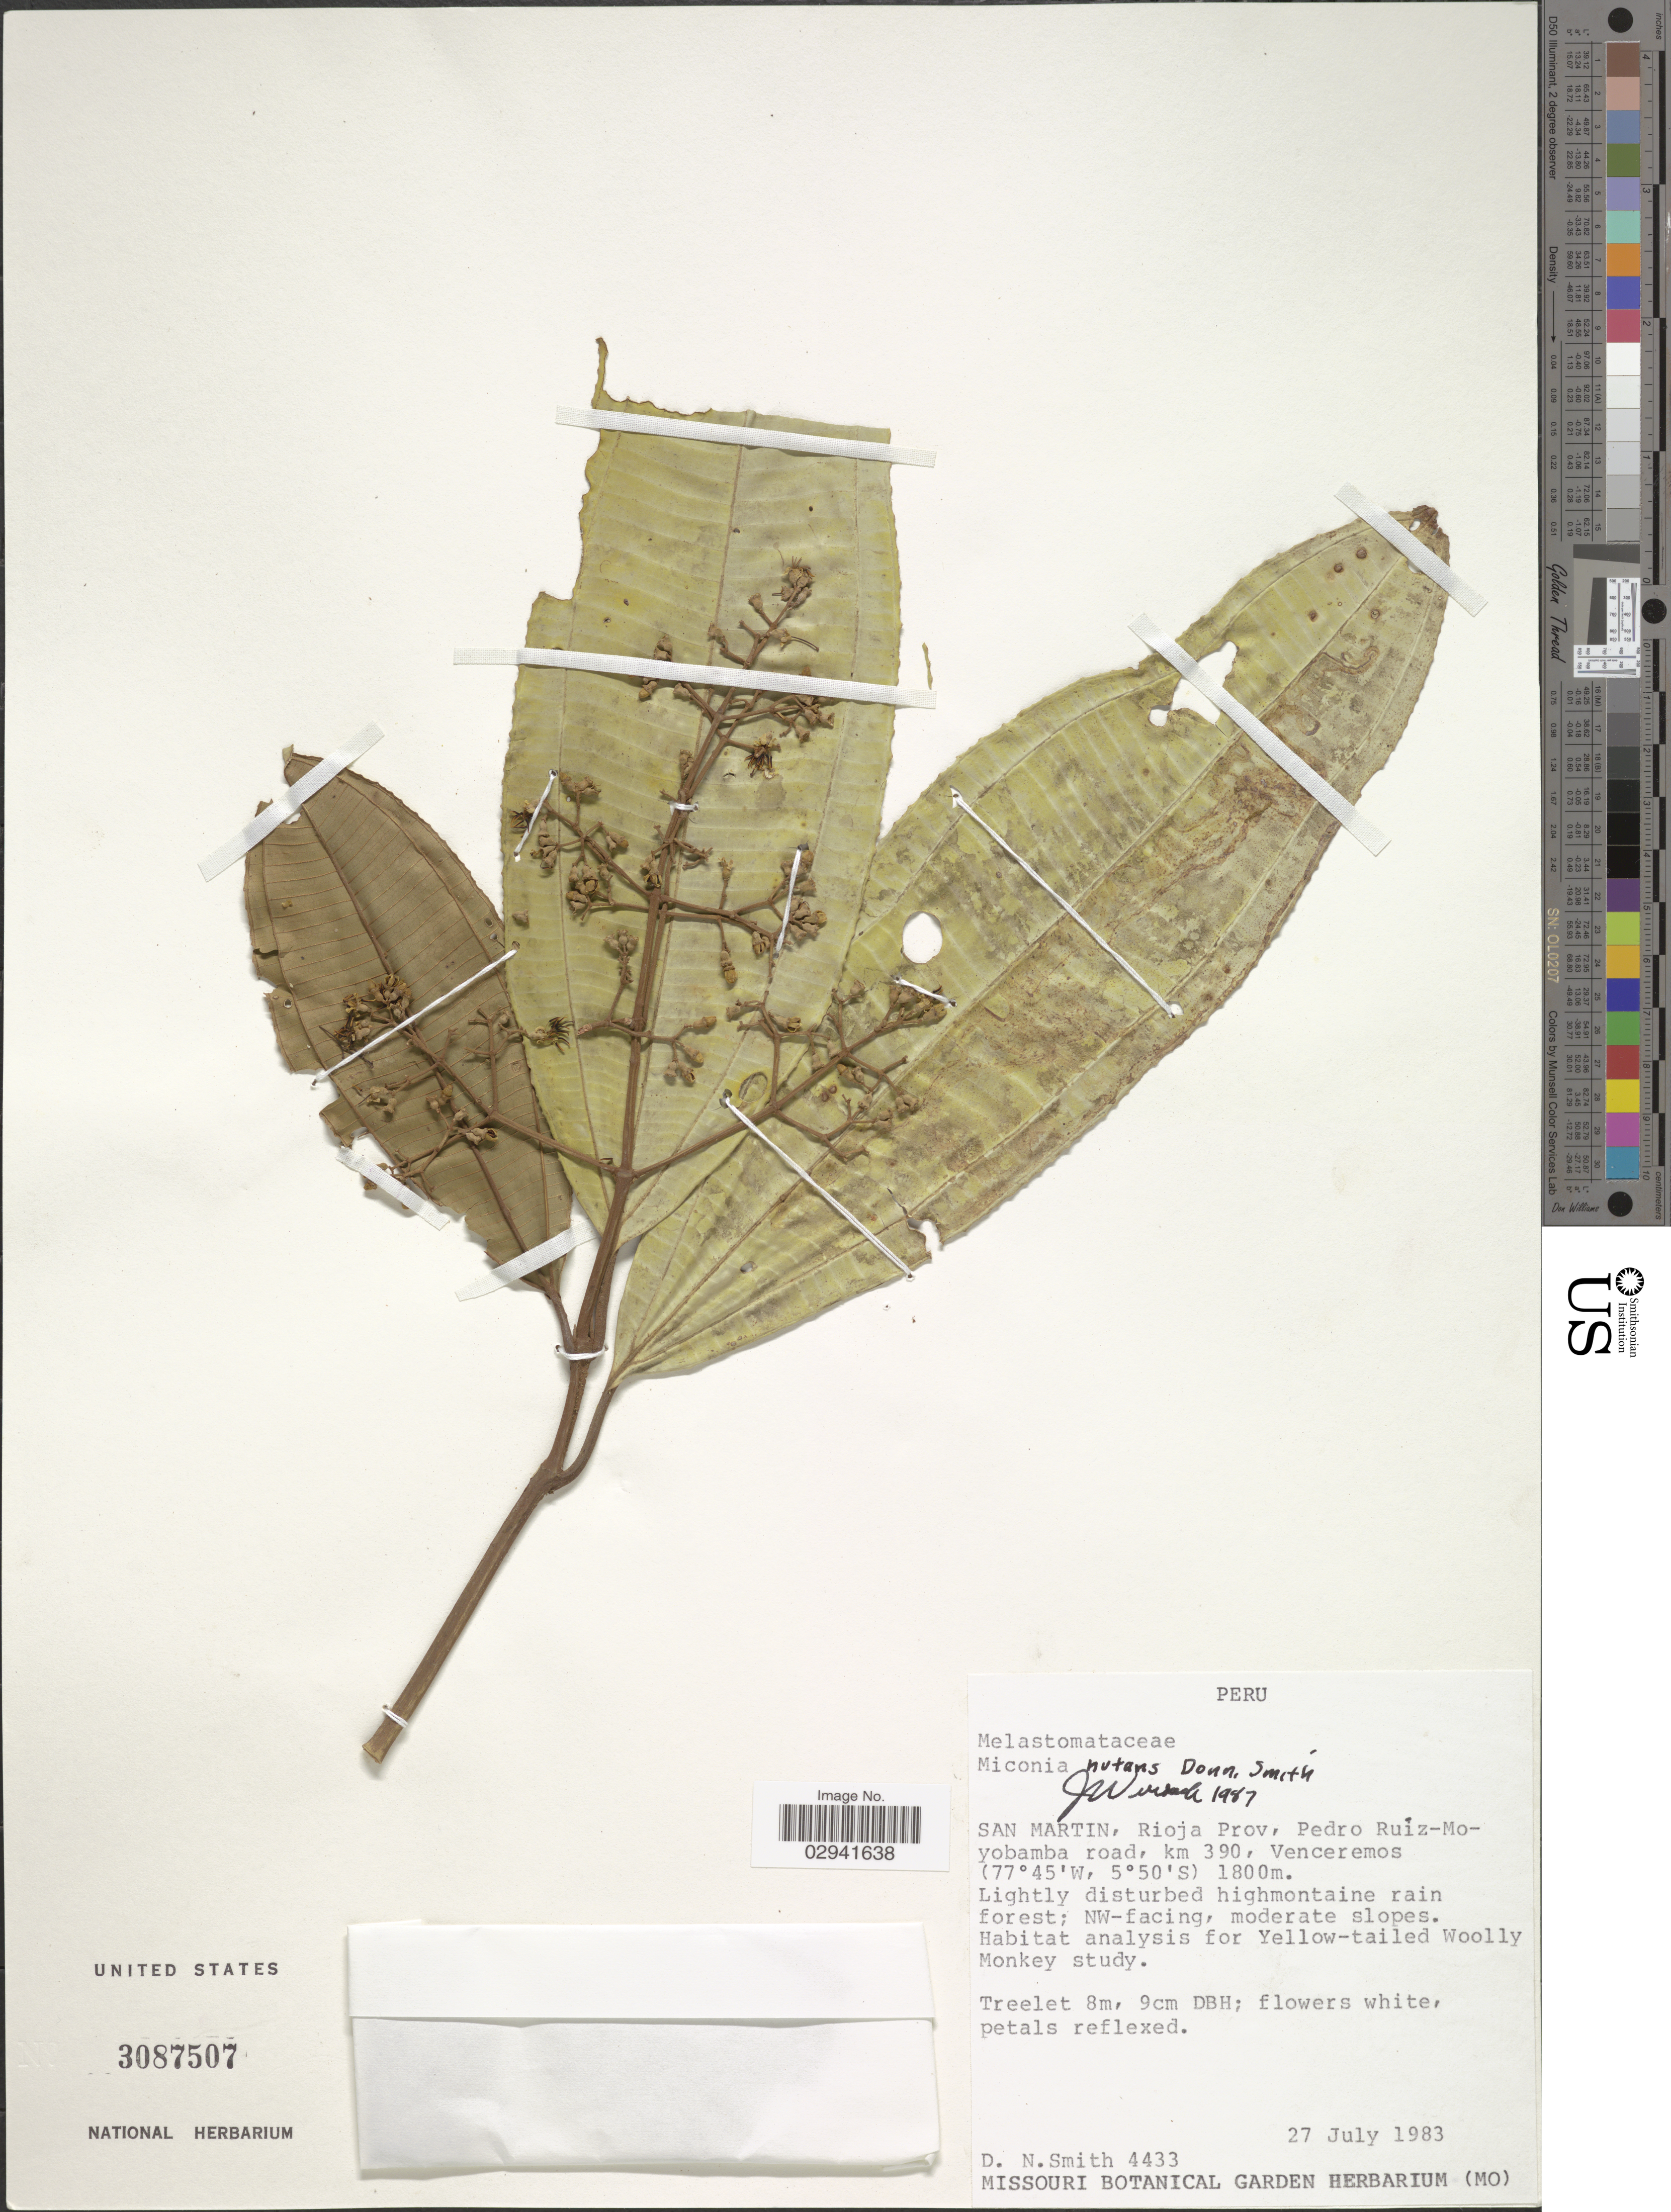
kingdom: Plantae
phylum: Tracheophyta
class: Magnoliopsida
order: Myrtales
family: Melastomataceae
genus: Miconia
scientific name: Miconia nutans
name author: Donn. Sm.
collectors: D. Smith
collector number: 4433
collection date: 1983-07-27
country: Peru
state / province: San Martín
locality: Rioja Prov, Pedro Ruíz-Moyobamba road, km 390, Venceremos.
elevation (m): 1800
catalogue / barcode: US 3087507